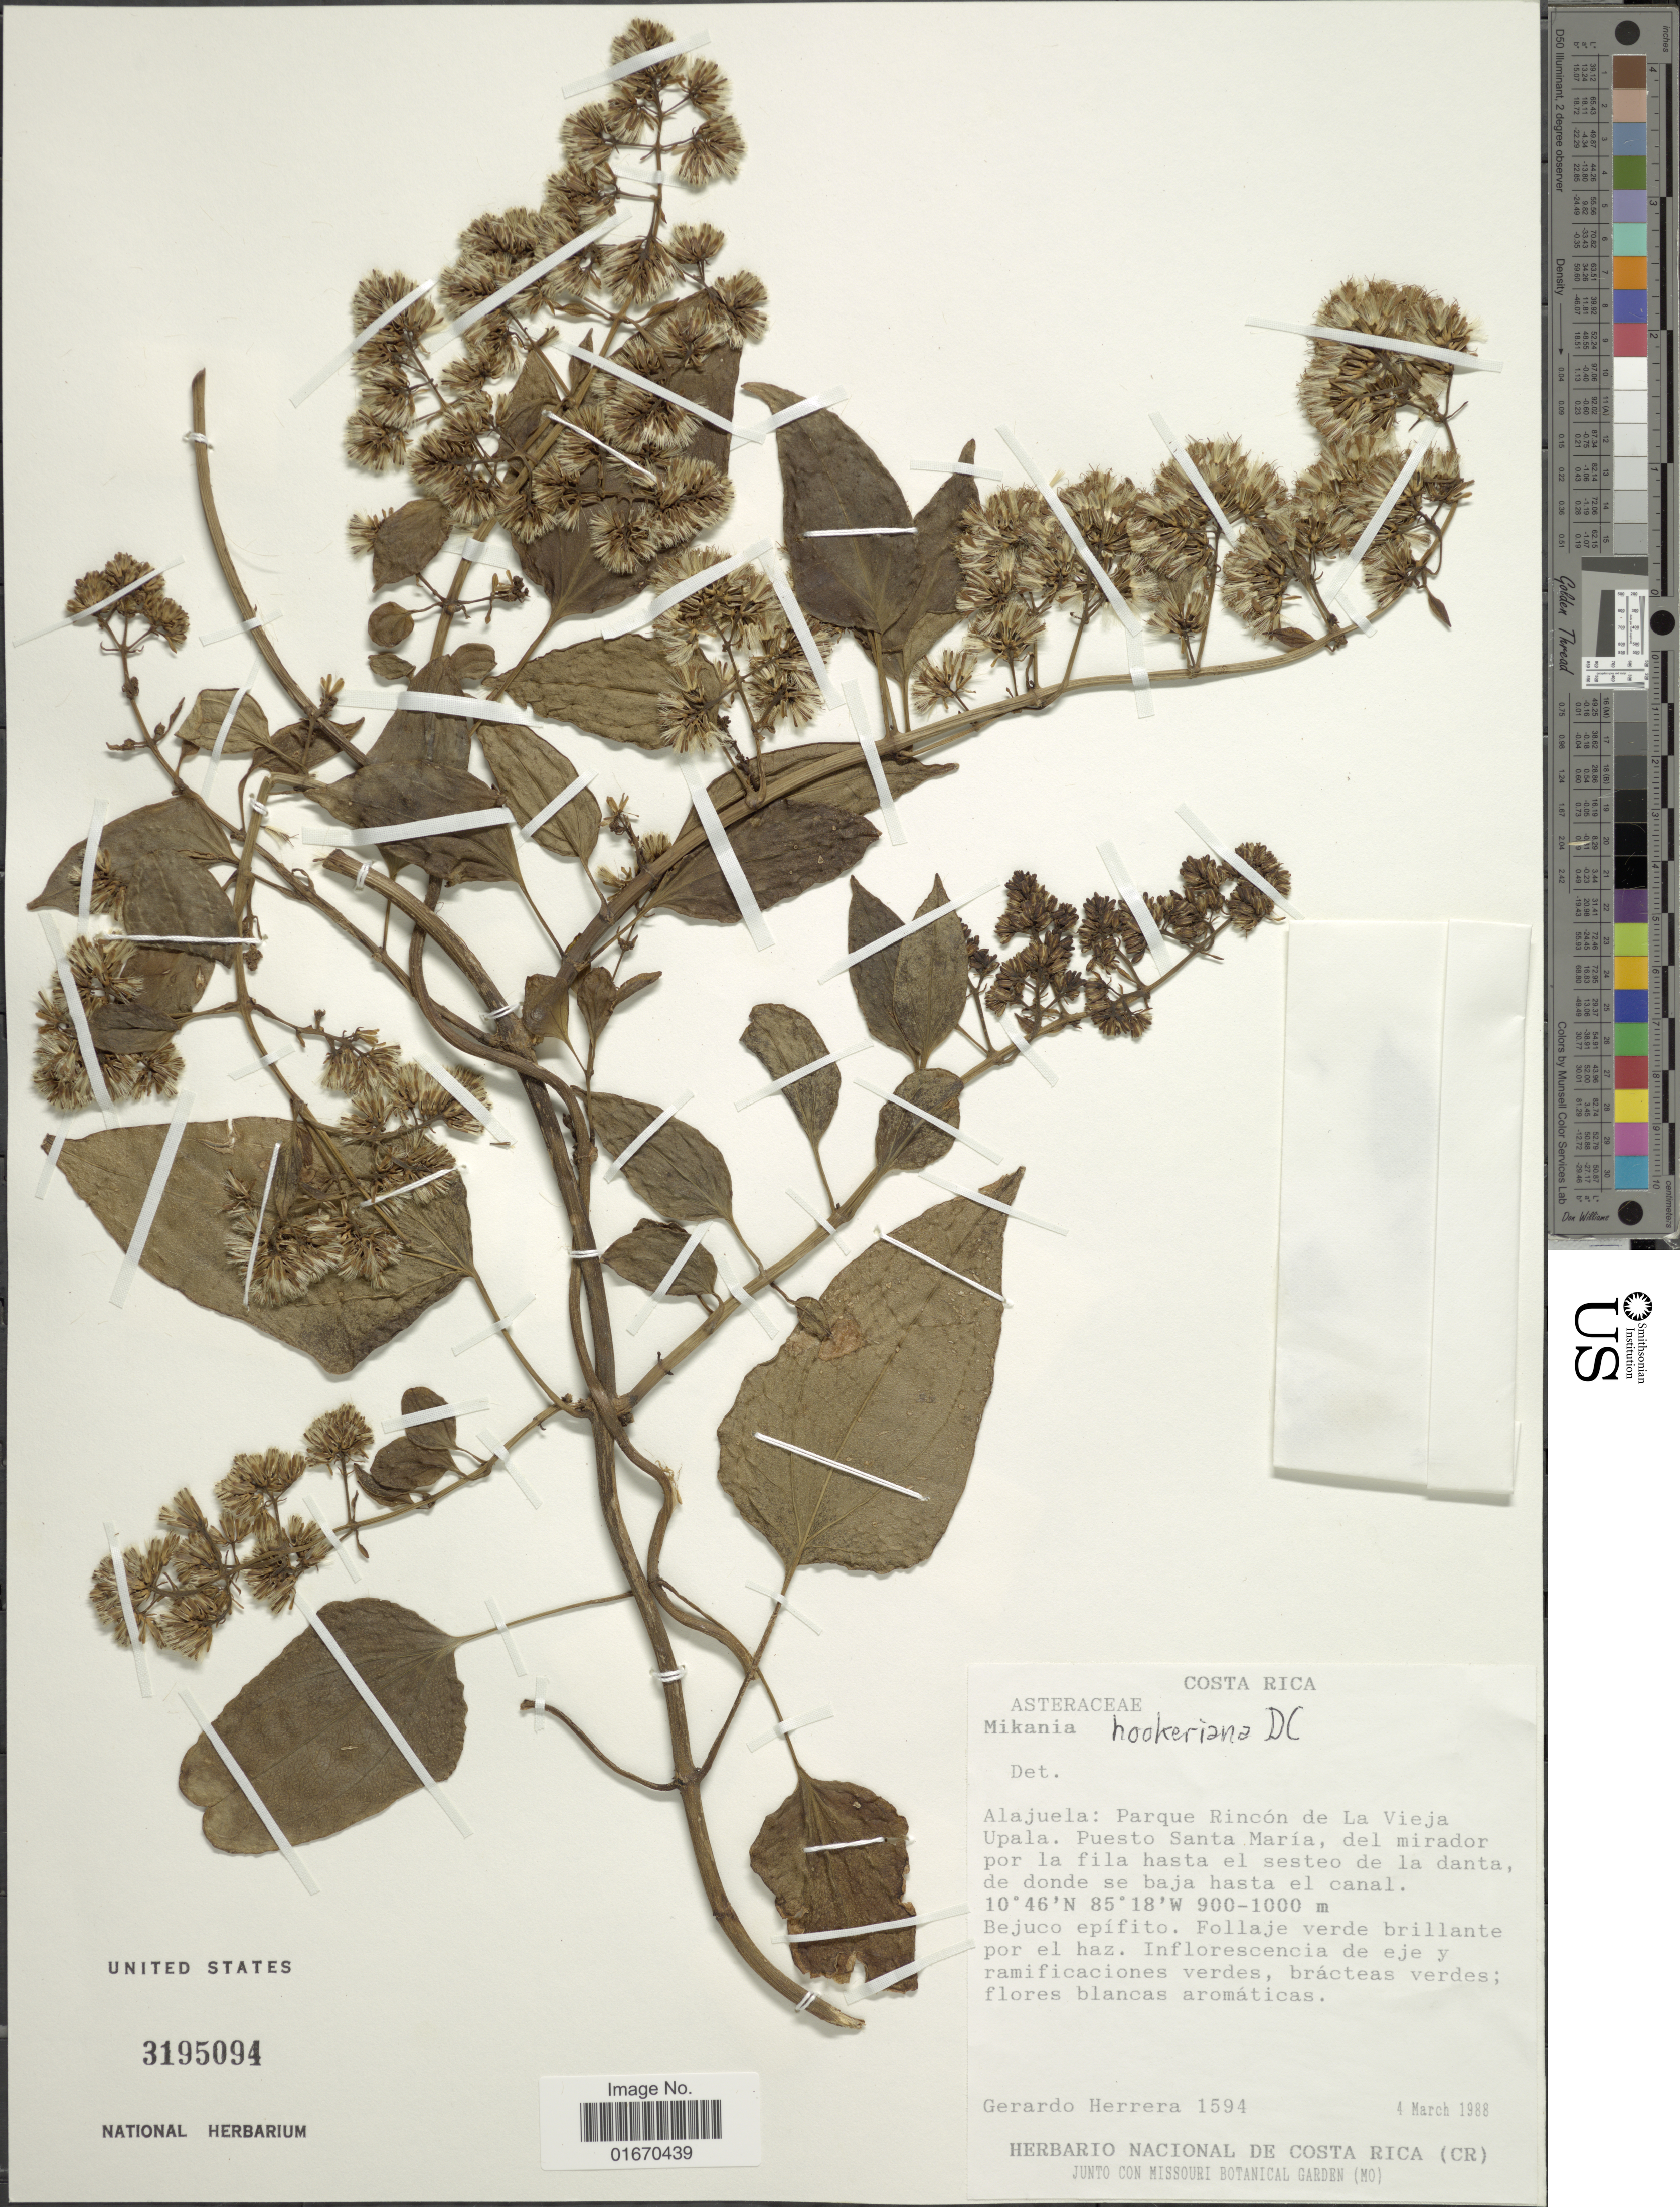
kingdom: Plantae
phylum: Tracheophyta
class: Magnoliopsida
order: Asterales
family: Asteraceae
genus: Mikania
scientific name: Mikania hookeriana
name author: DC.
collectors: G. Herrera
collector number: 1594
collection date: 1988-03-04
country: Costa Rica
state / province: Alajuela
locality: Parque Rincon de La Vieja Upala, Puesto Santa Maria, del mirador por la fila hasta el sesteo de la danta, de donde se baja hasta el canal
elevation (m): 900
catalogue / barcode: US 3195094